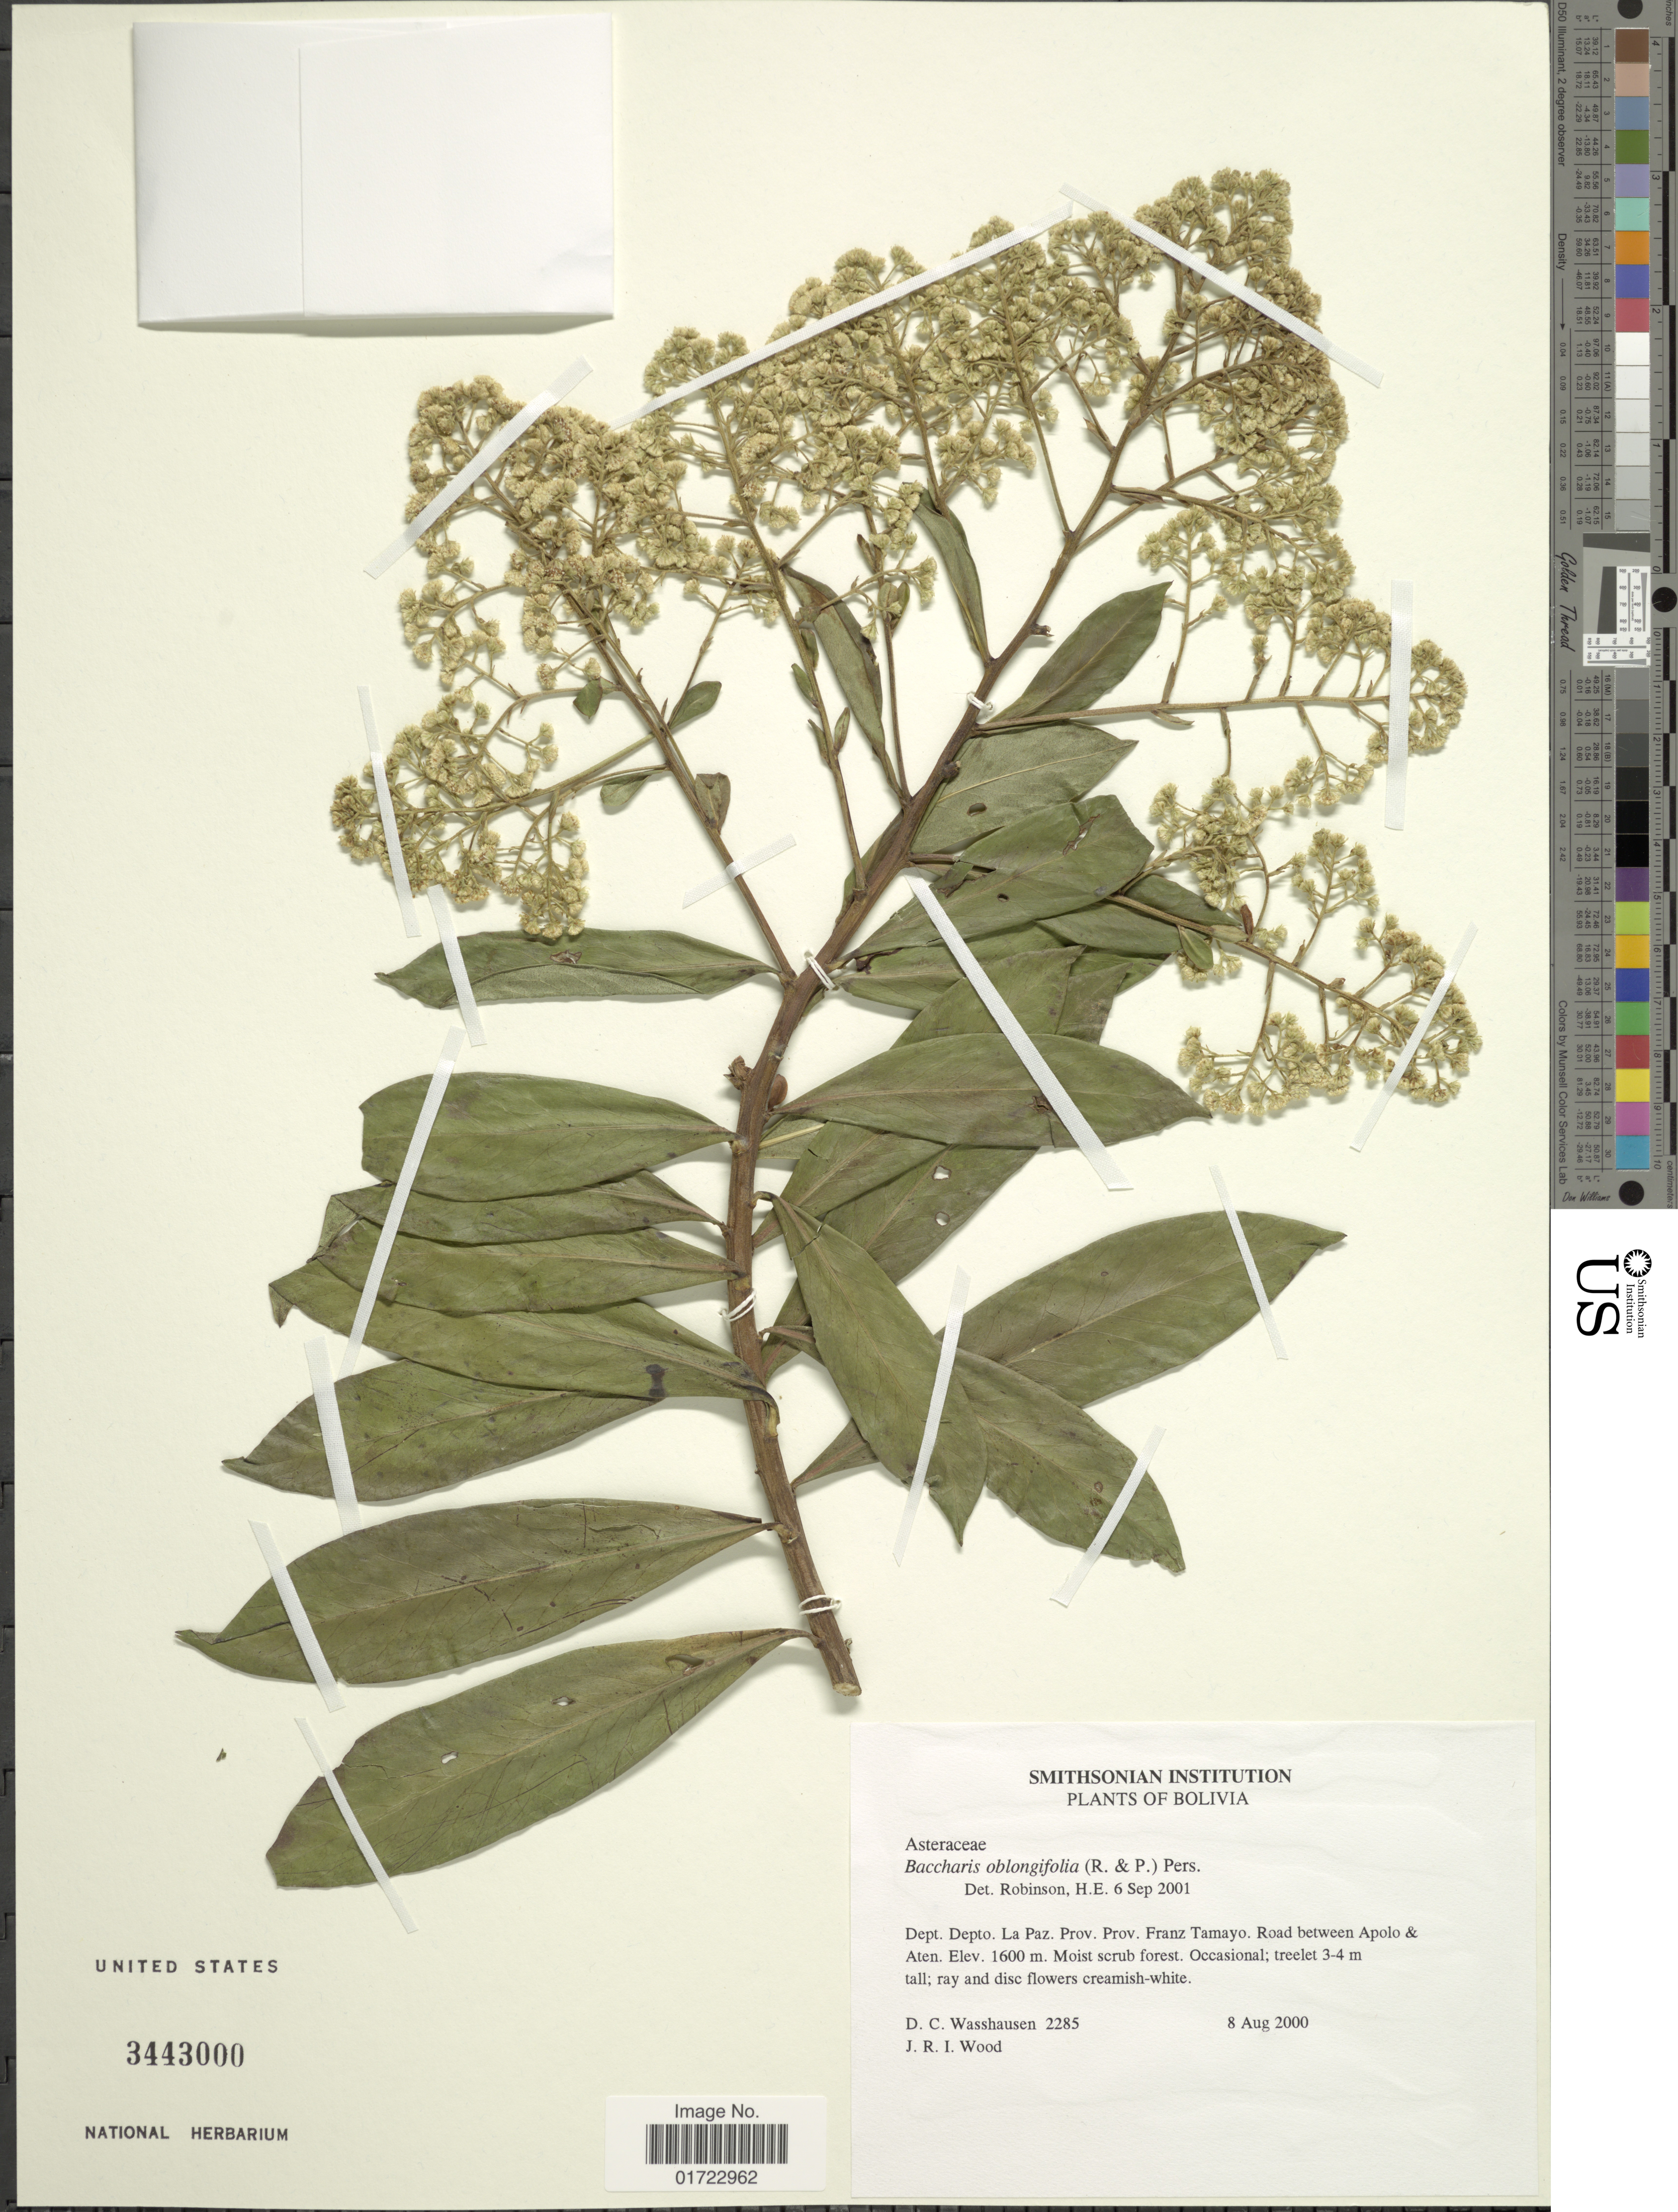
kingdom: Plantae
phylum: Tracheophyta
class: Magnoliopsida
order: Asterales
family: Asteraceae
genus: Baccharis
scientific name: Baccharis oblongifolia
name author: (Ruiz & Pav.) Pers.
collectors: D. C. Wasshausen & J. R. I. Wood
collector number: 2285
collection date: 2000-08-08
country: Bolivia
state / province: La Paz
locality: Prov. Franz Tamayo. Road between Apolo & Aten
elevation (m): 1600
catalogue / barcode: US 3443000